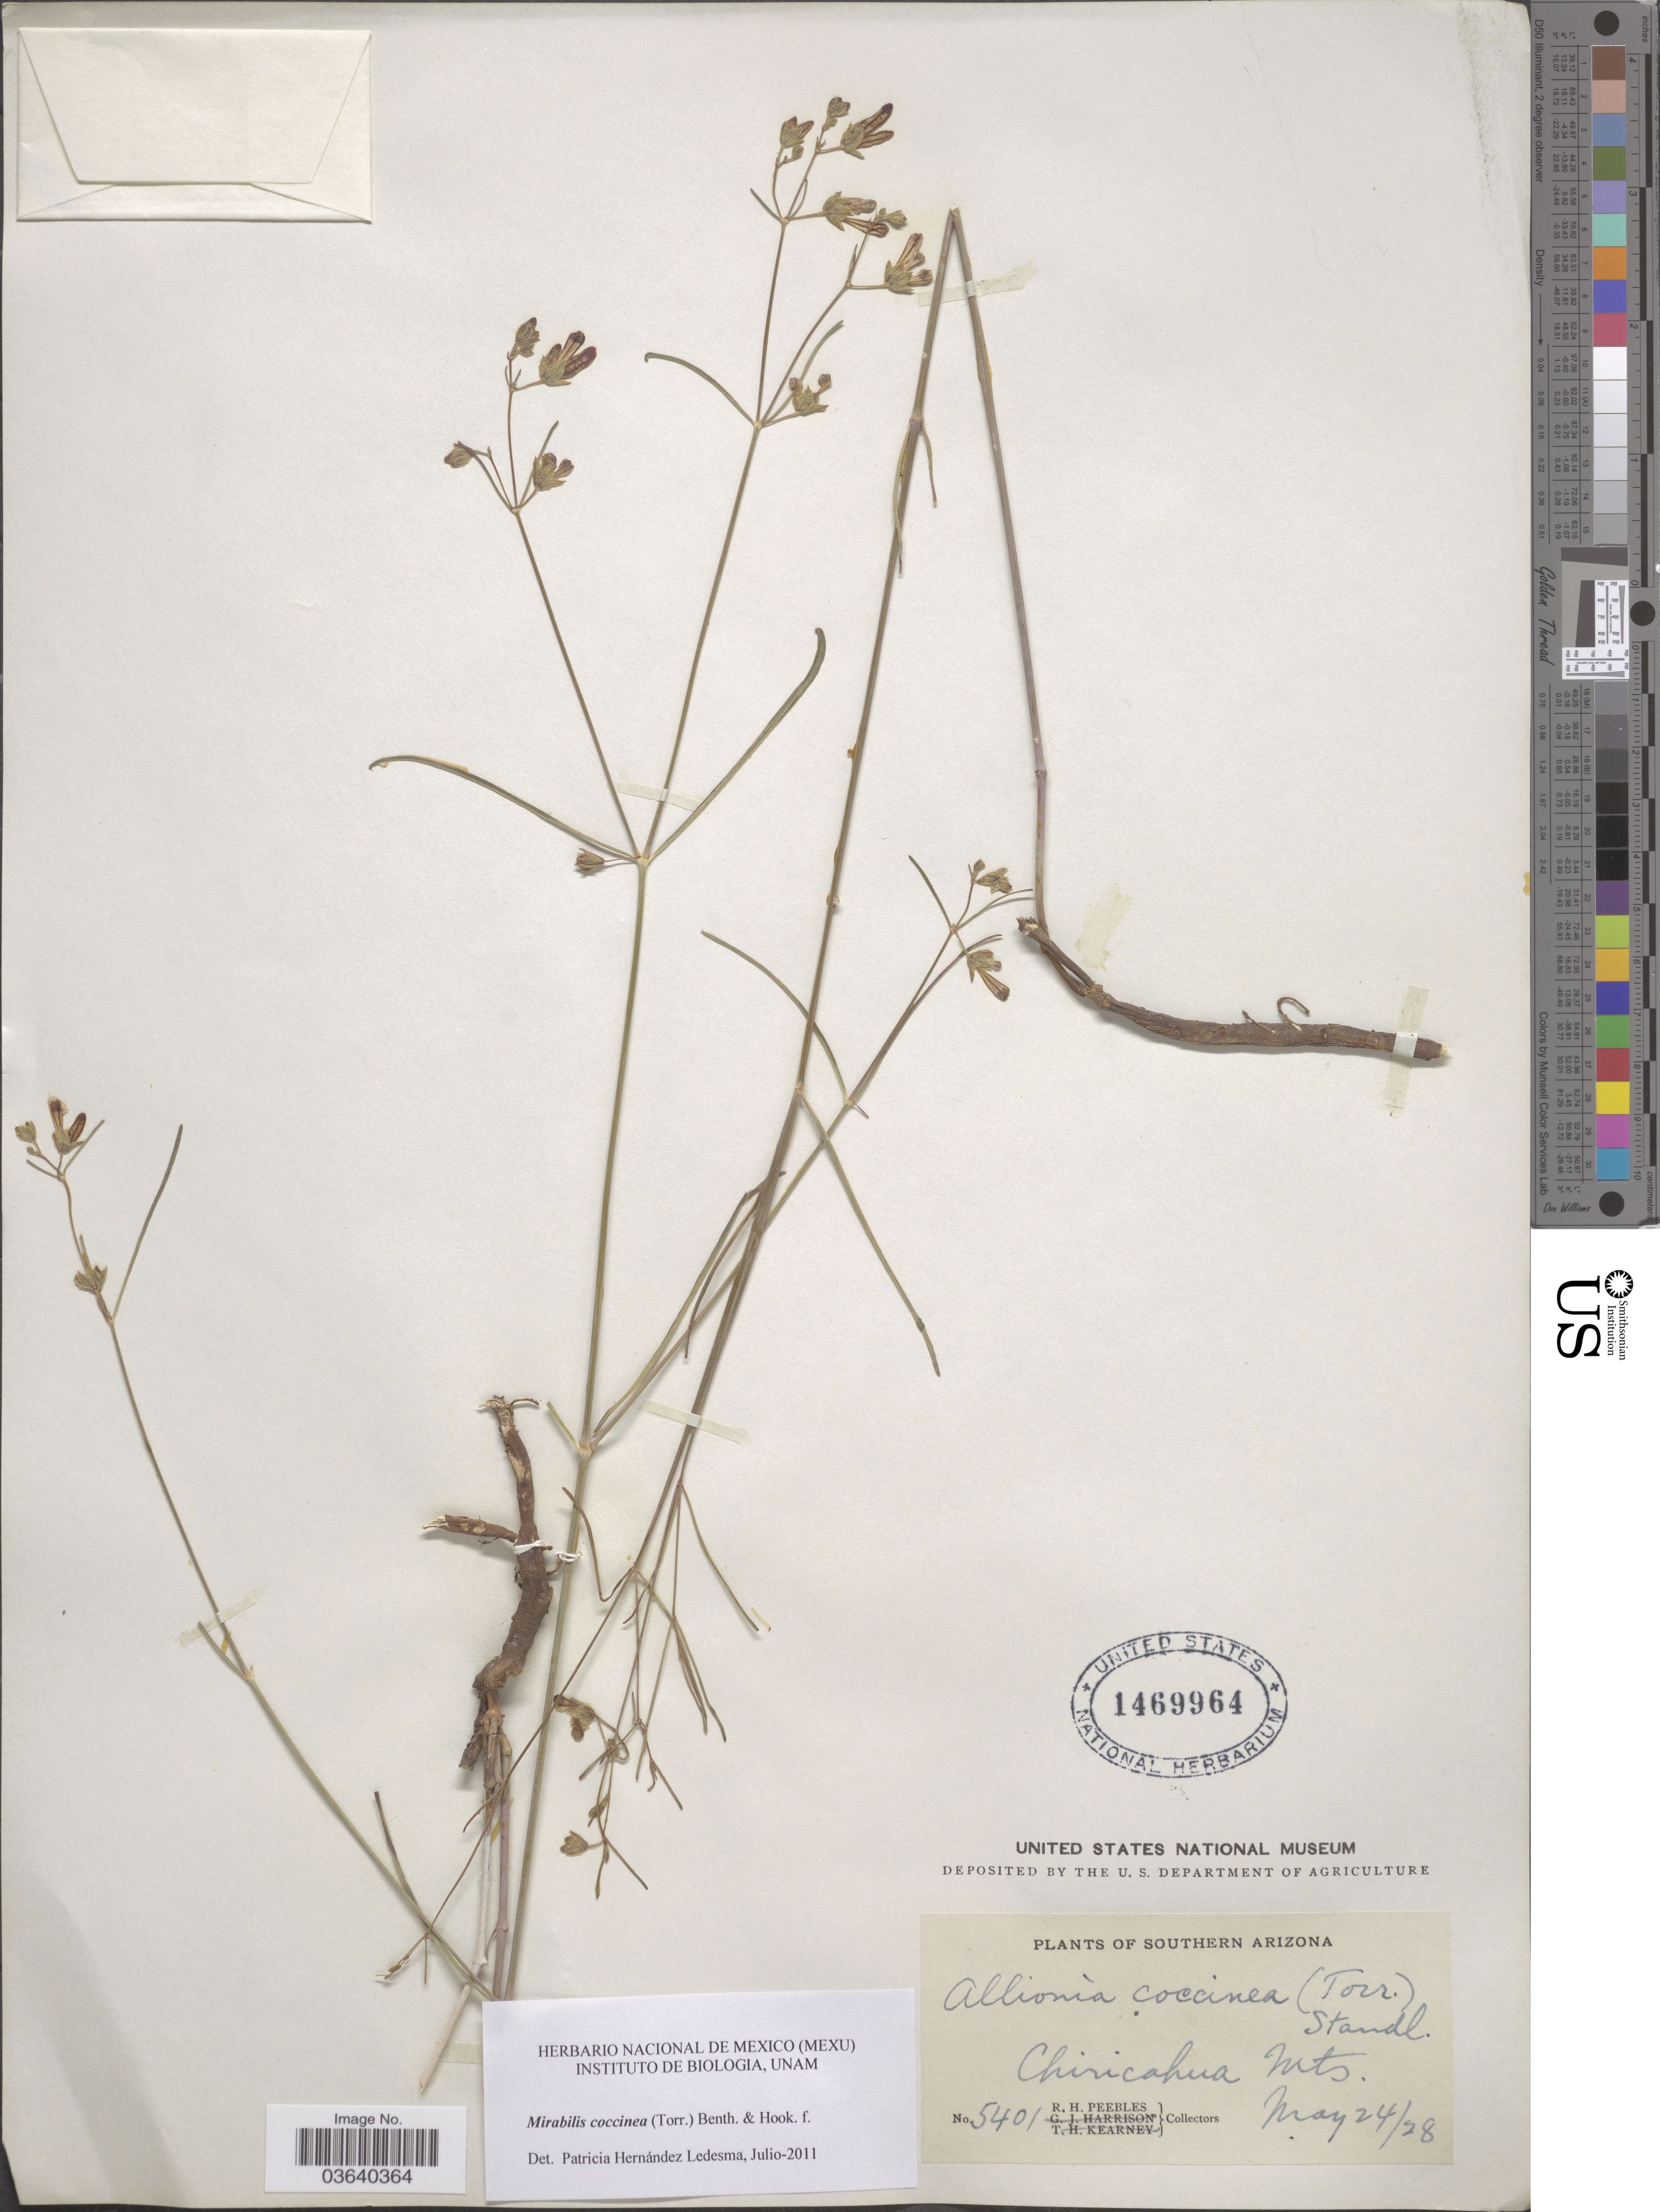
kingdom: Plantae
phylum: Tracheophyta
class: Magnoliopsida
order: Caryophyllales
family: Nyctaginaceae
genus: Mirabilis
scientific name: Mirabilis coccinea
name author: (Torr.) Benth. & Hook. f.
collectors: R. H. Peebles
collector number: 5401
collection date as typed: Transcribed d/m/y: 24/5/28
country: United States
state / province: Arizona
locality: Southern Arizona. Chiricahua Mts.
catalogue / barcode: US 1469964